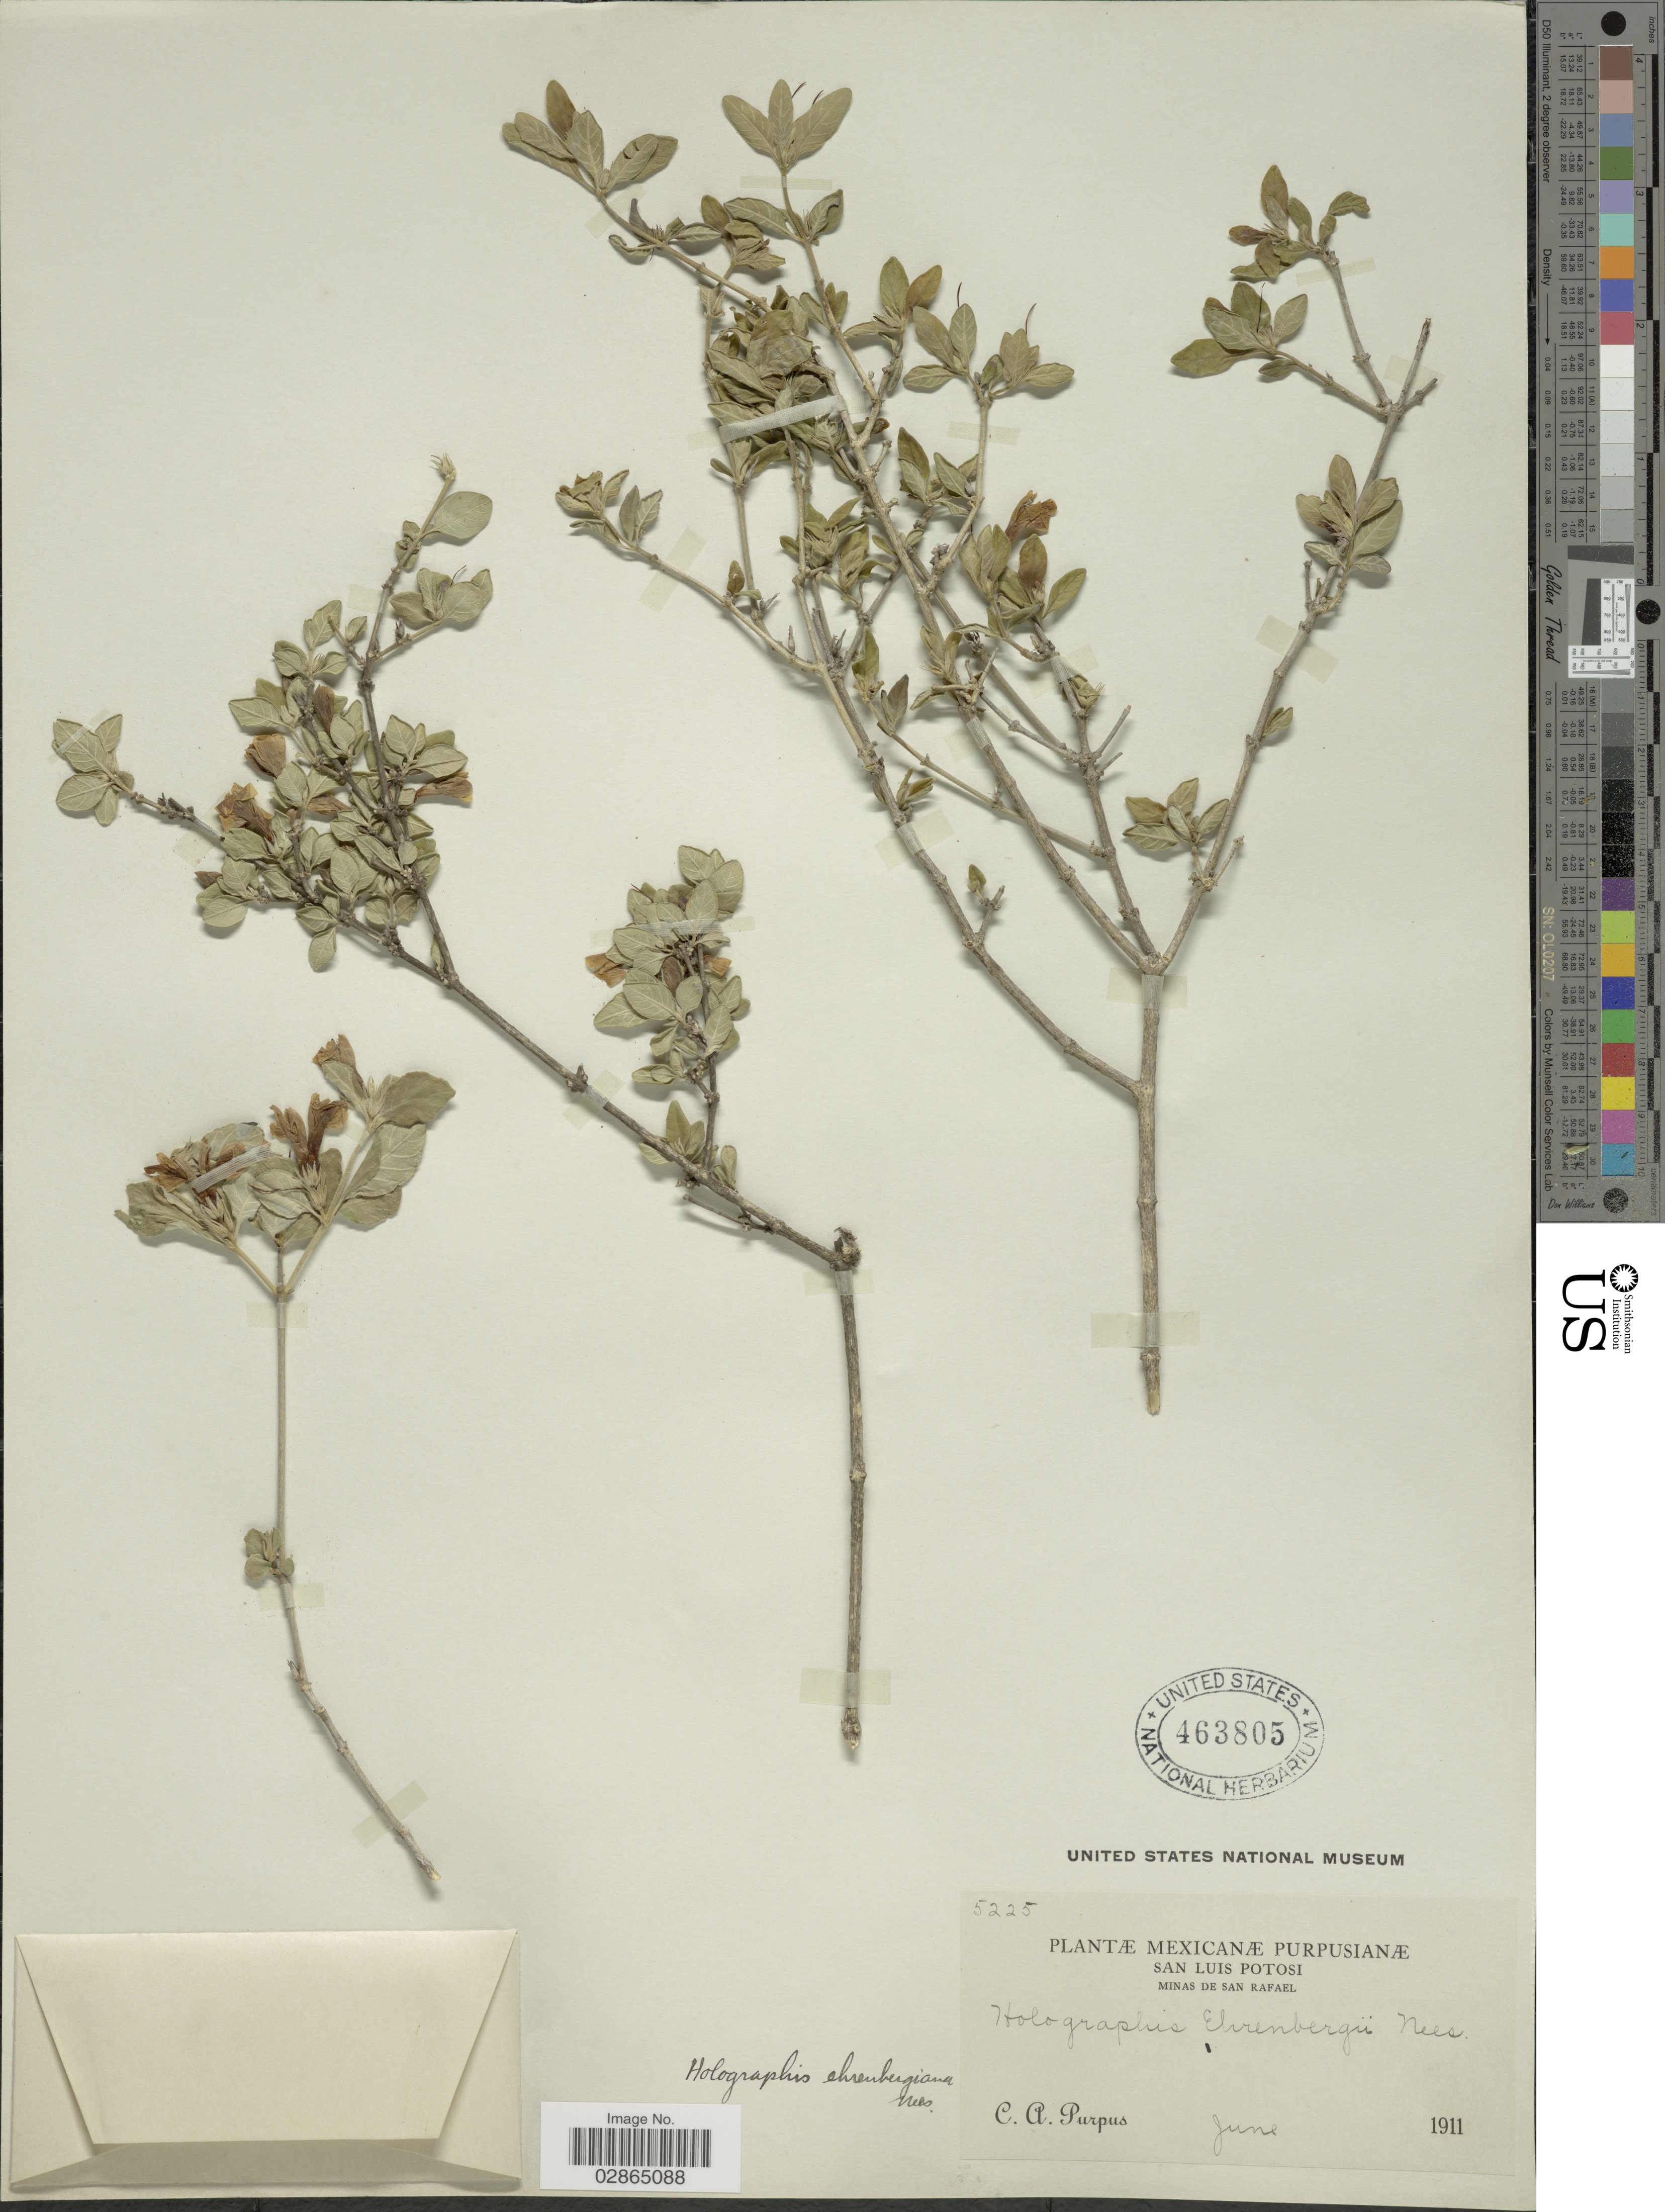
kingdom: Plantae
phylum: Tracheophyta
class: Magnoliopsida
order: Lamiales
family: Acanthaceae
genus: Holographis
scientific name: Holographis ehrenbergiana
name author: Nees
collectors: C. A. Purpus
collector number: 5225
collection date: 1911-06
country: Mexico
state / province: San Luis Potosí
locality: Minas de San Rafael.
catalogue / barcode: US 463805